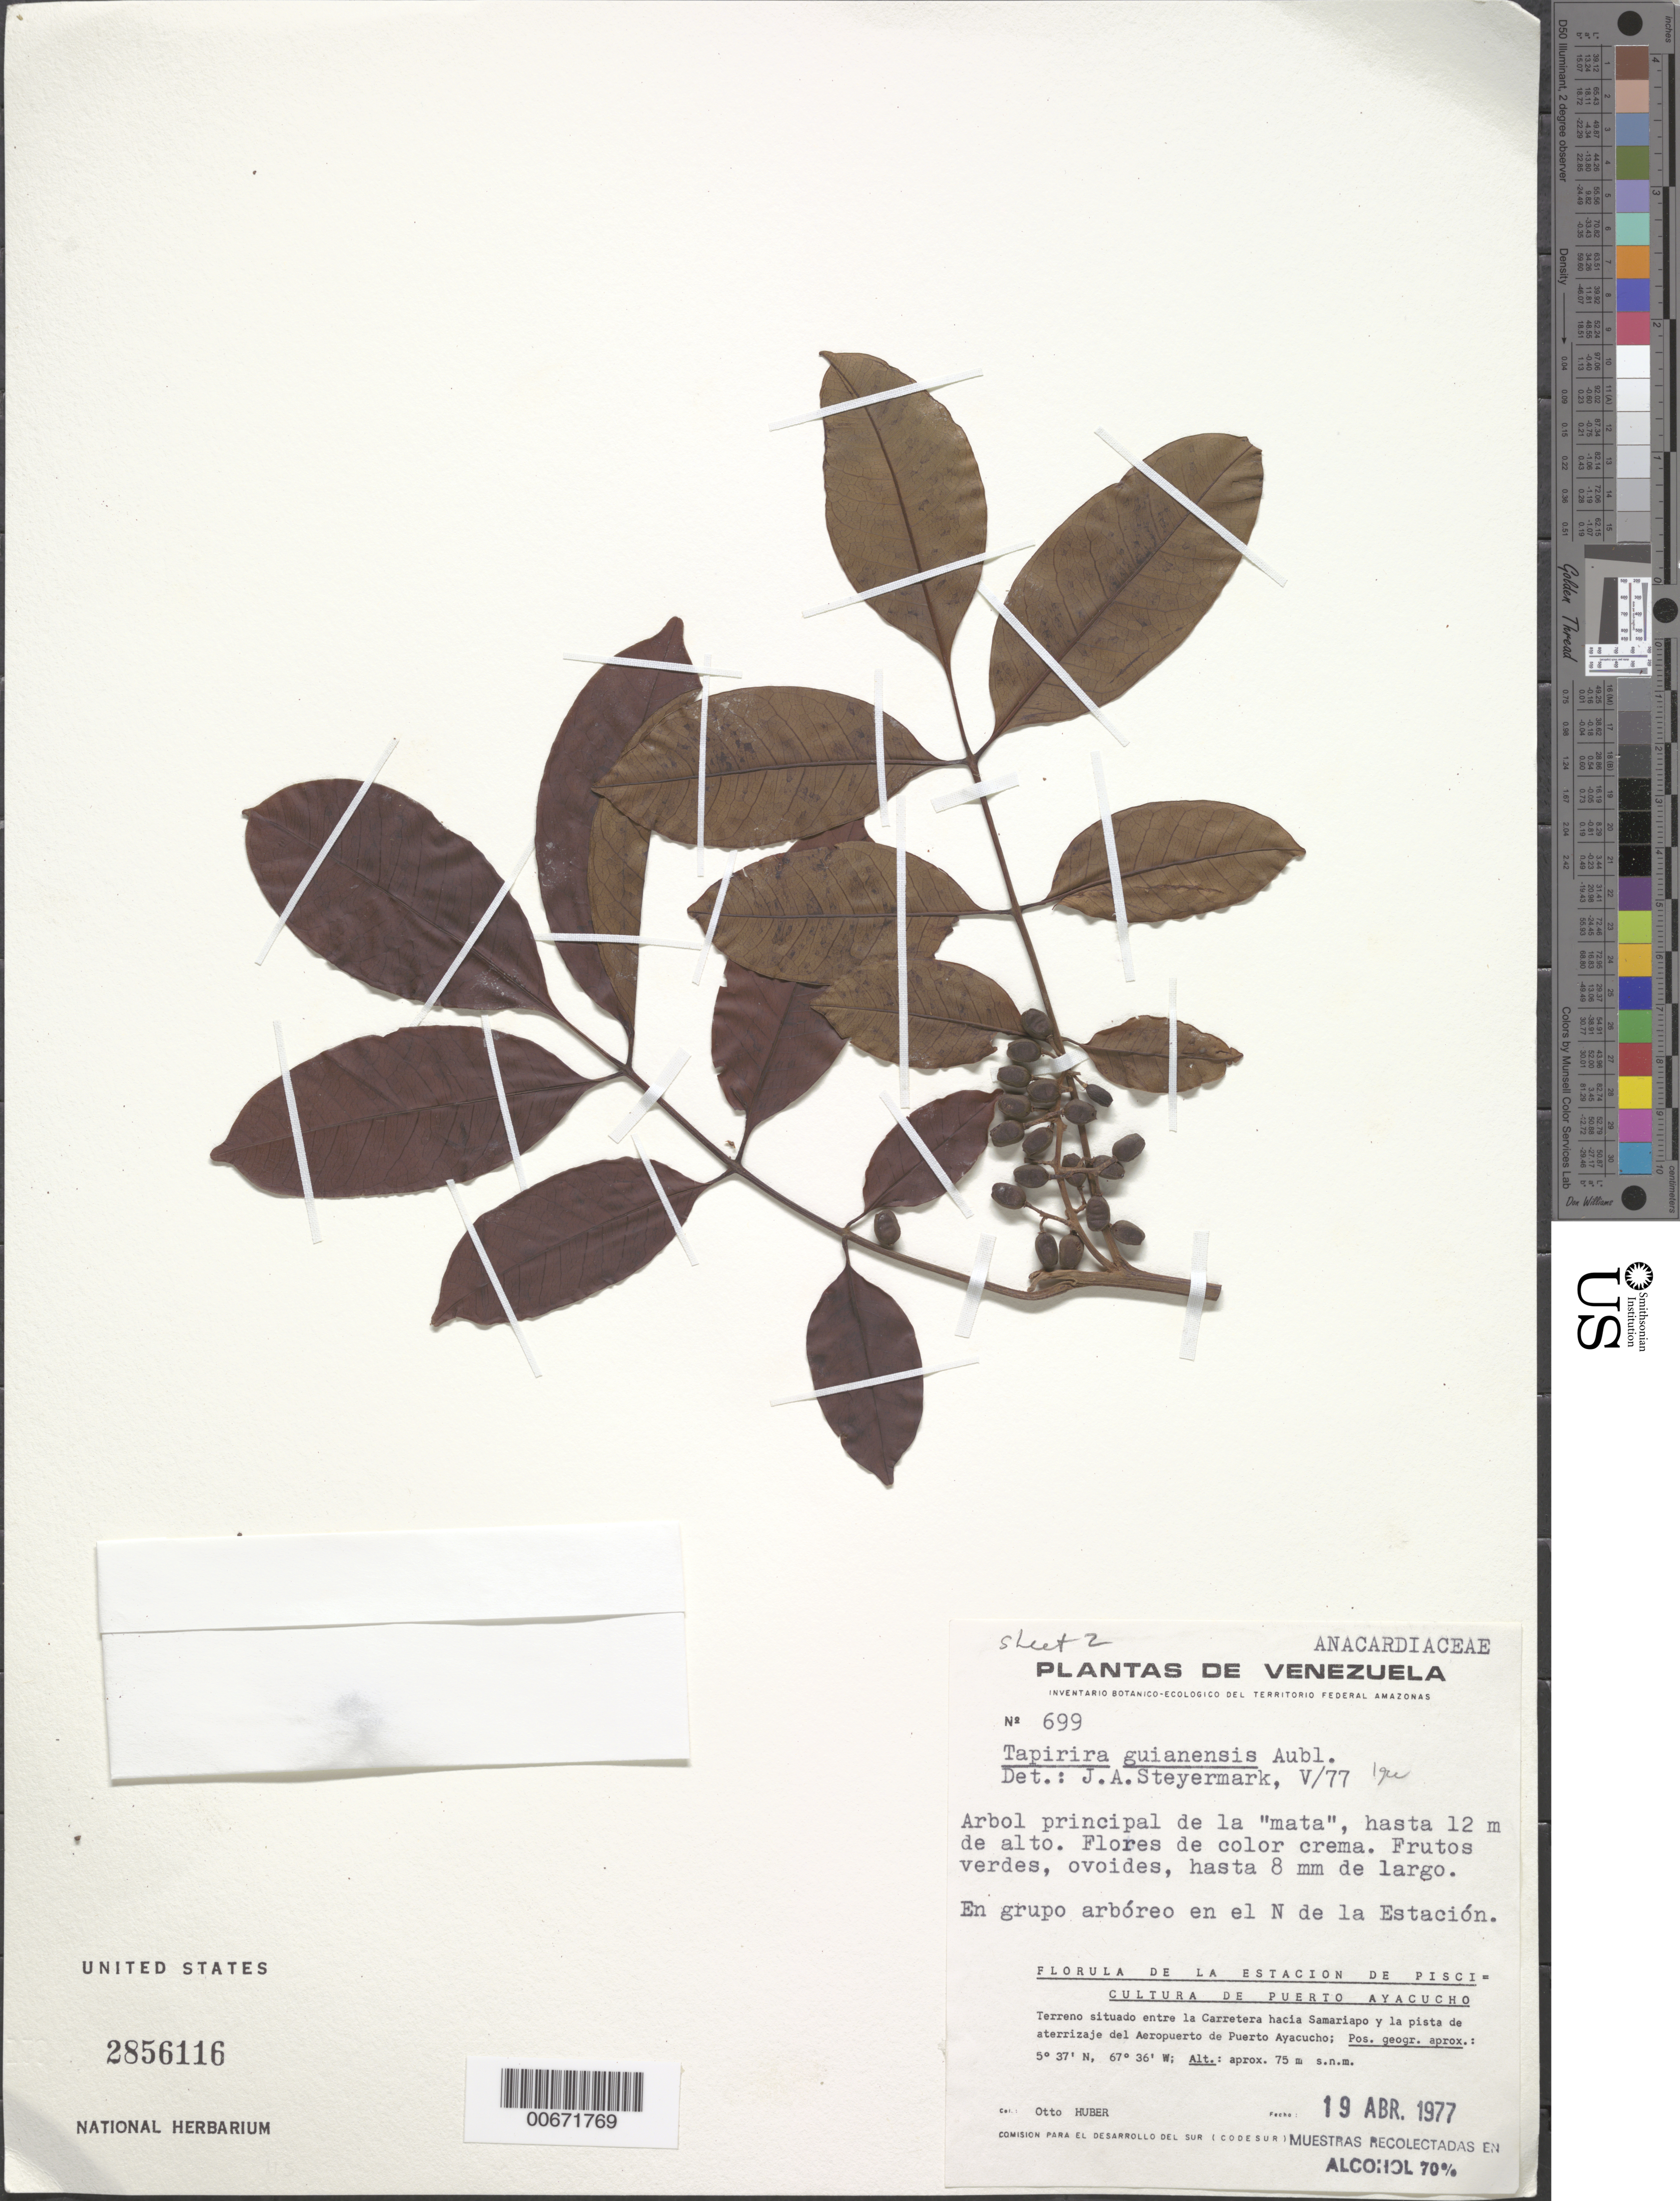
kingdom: Plantae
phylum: Tracheophyta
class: Magnoliopsida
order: Sapindales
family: Anacardiaceae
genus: Tapirira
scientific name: Tapirira guianensis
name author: Aubl.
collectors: O. Huber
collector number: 699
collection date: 1977-04-19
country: Peru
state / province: Ayacucho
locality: En grupo arbóreo en el N de la Estación. De la estacion de Piscicultura de Puerto Ayacucho. Terreno situado entre la Carretera hacia Samariapo y la pista de aterrizaje del Aeropuerto de Puerto Ayacucho.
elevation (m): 75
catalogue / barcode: US 2856116